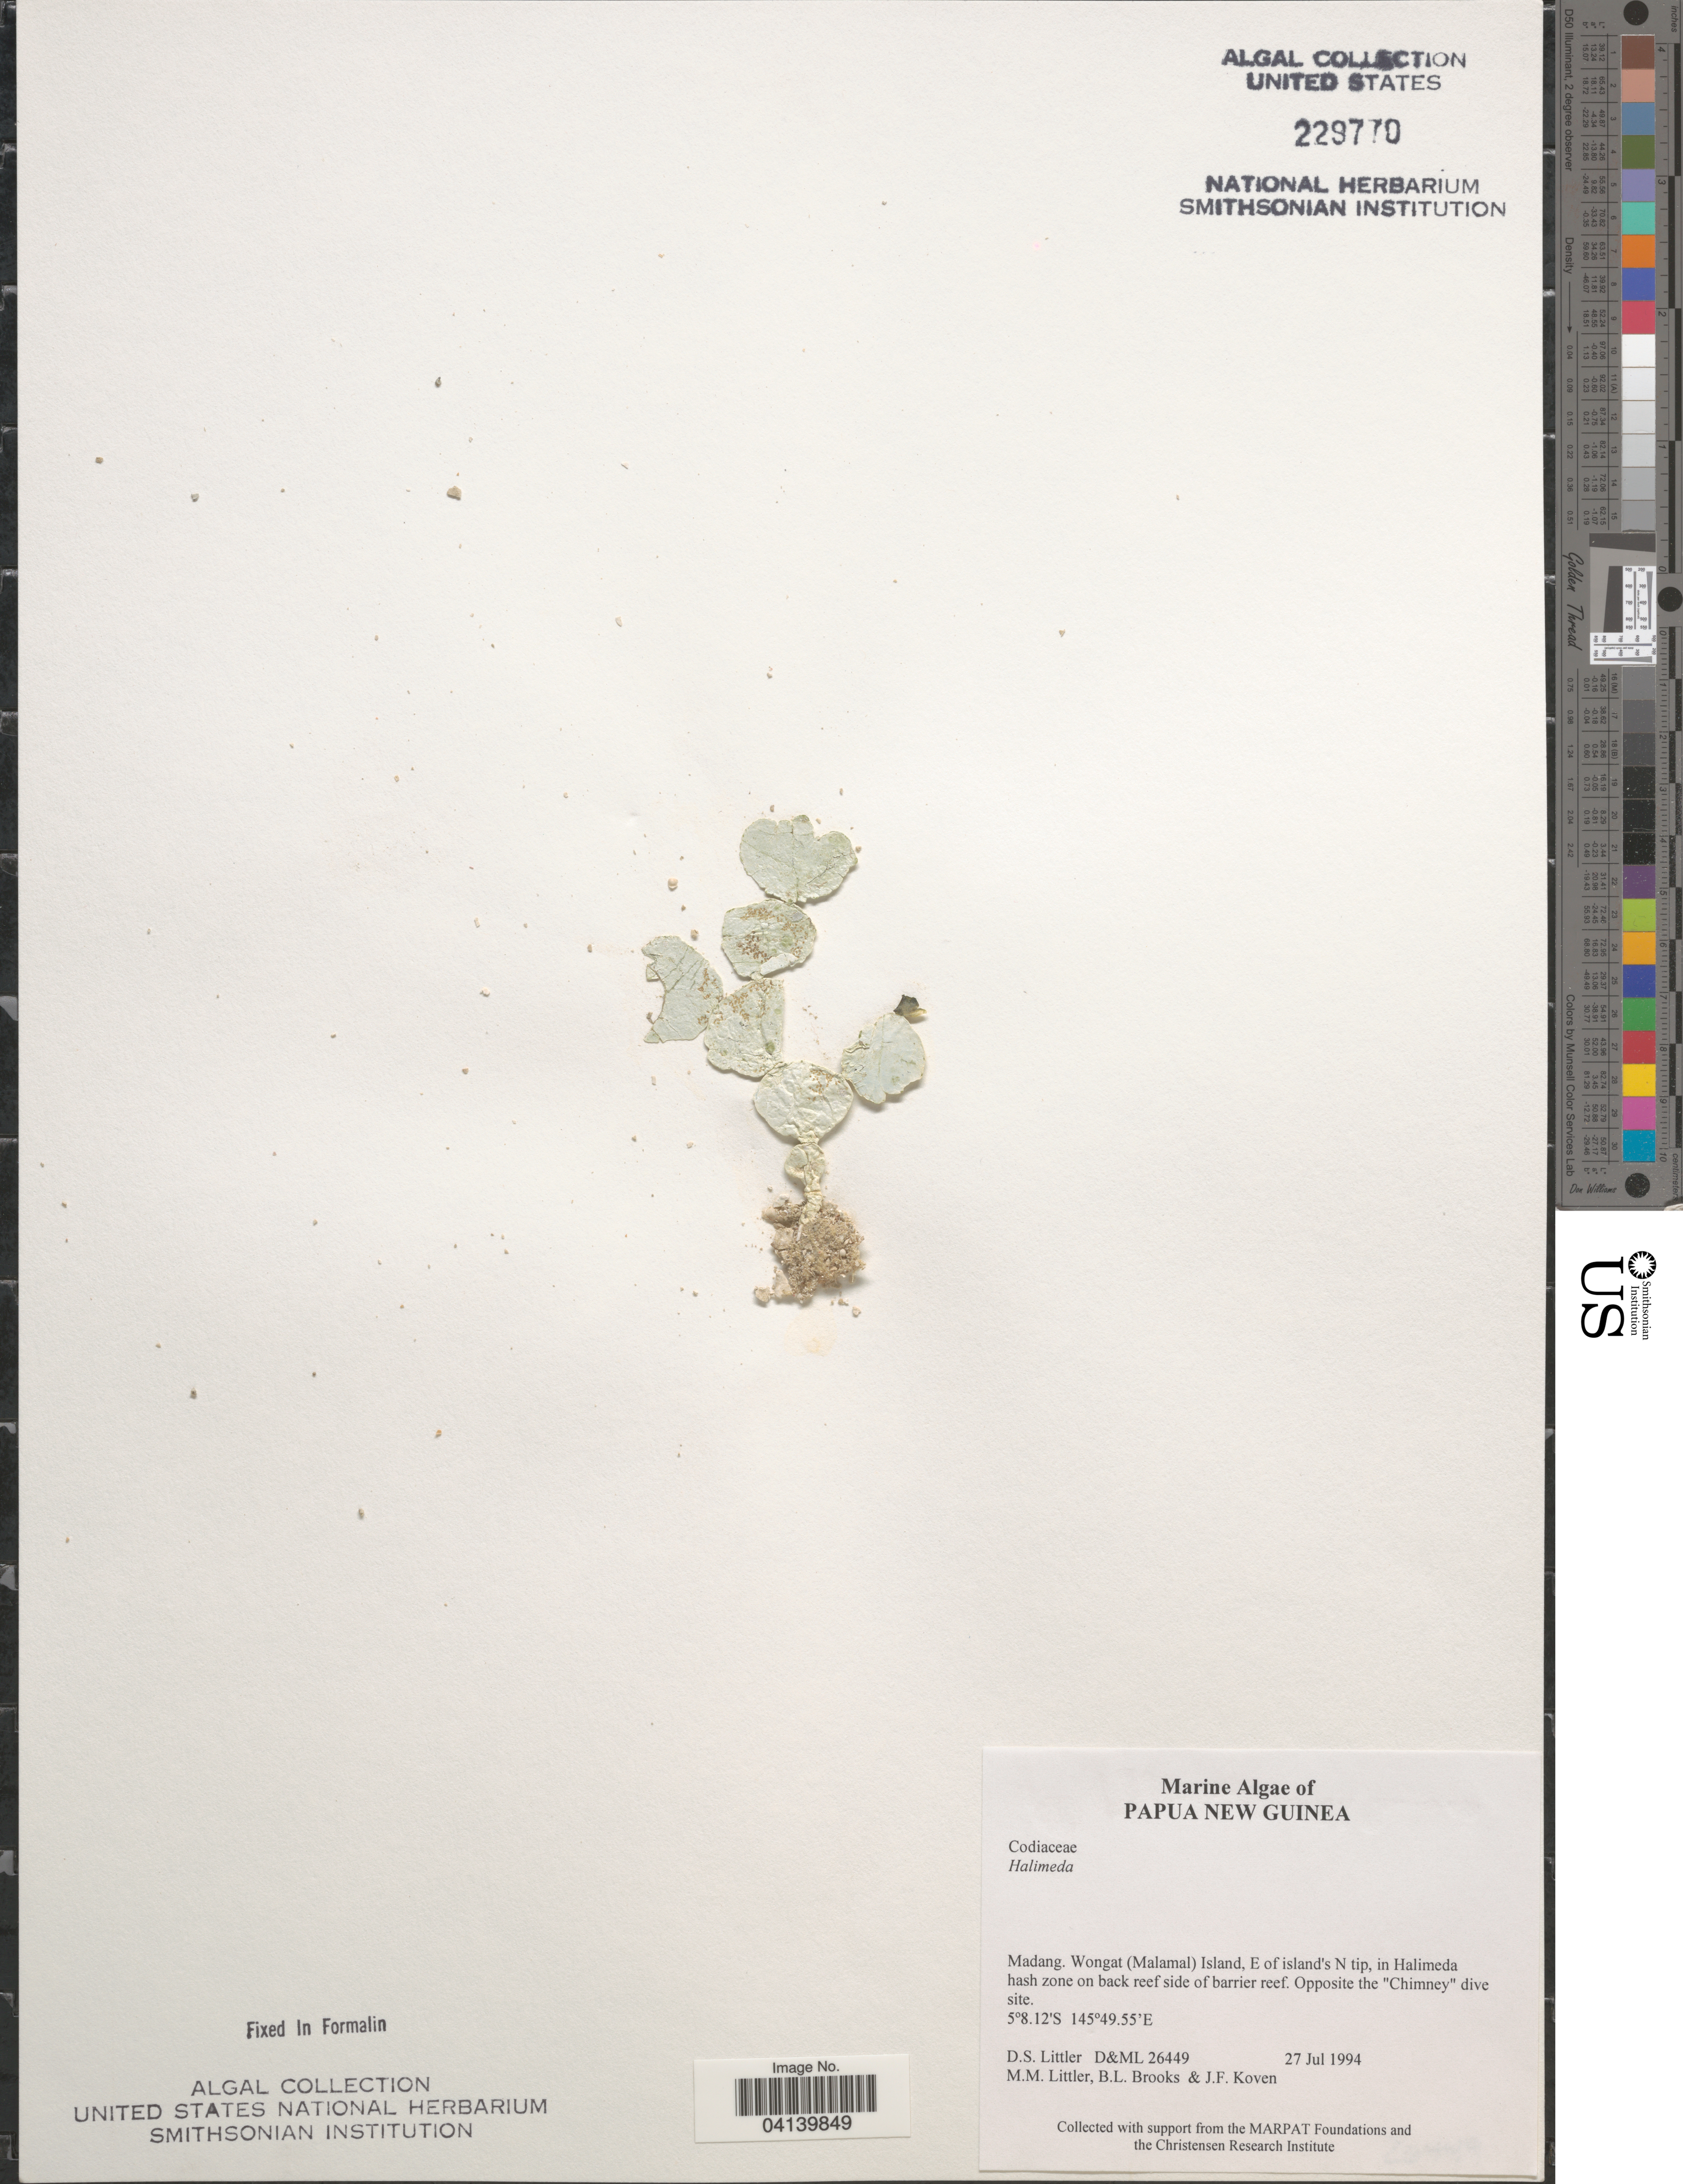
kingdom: Plantae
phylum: Chlorophyta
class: Ulvophyceae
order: Bryopsidales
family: Halimedaceae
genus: Halimeda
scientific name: Halimeda sp.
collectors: D. S. Littler, B. Brooks & J. Koven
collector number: D&ML 26449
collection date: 1994-07-27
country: Papua New Guinea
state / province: Madang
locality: Wongat (Malamal) Island, E of island's N tip, in Halimeda hash zone on back reef side of barrier reef. Opposite the "Chimney" dive site.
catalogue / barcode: US 229770